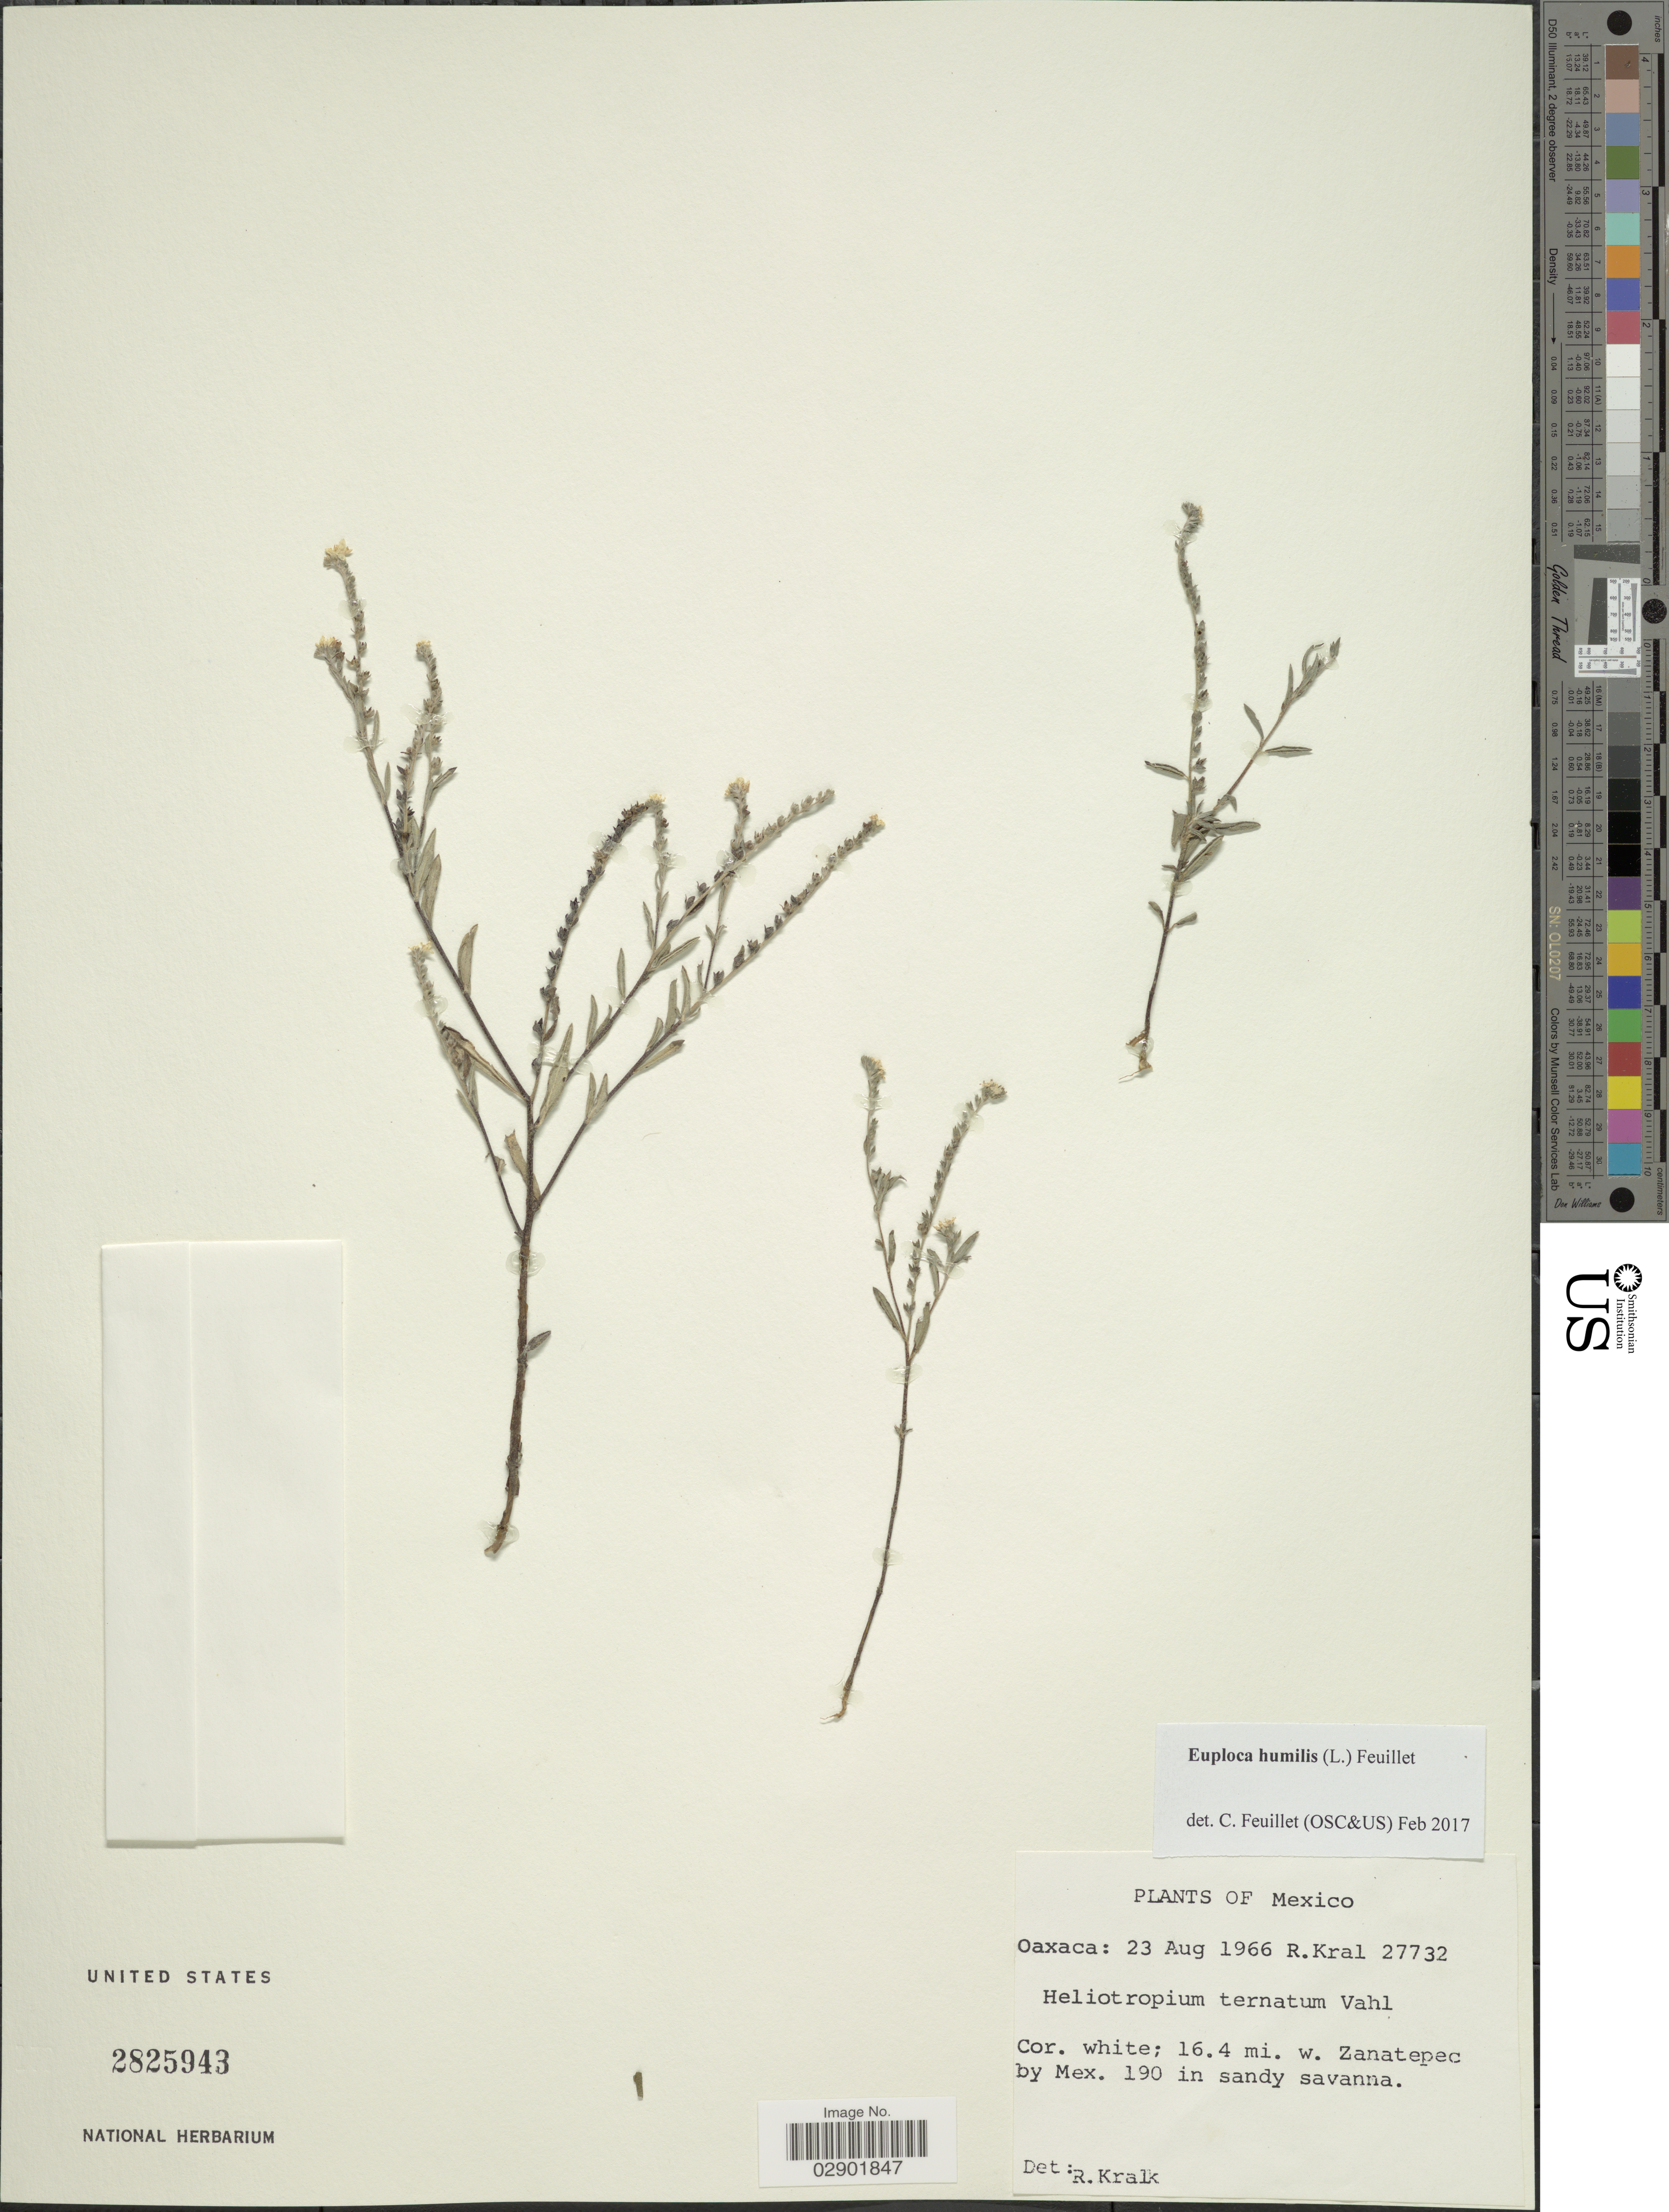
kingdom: Plantae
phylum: Tracheophyta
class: Magnoliopsida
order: Boraginales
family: Heliotropiaceae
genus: Euploca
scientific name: Euploca humilis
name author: (L.) Feuillet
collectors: R. Kral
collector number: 27732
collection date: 1966-08-23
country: Mexico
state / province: Oaxaca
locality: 16.4 mi. w. Zanatepec by Mex. 190.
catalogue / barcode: US 2825943